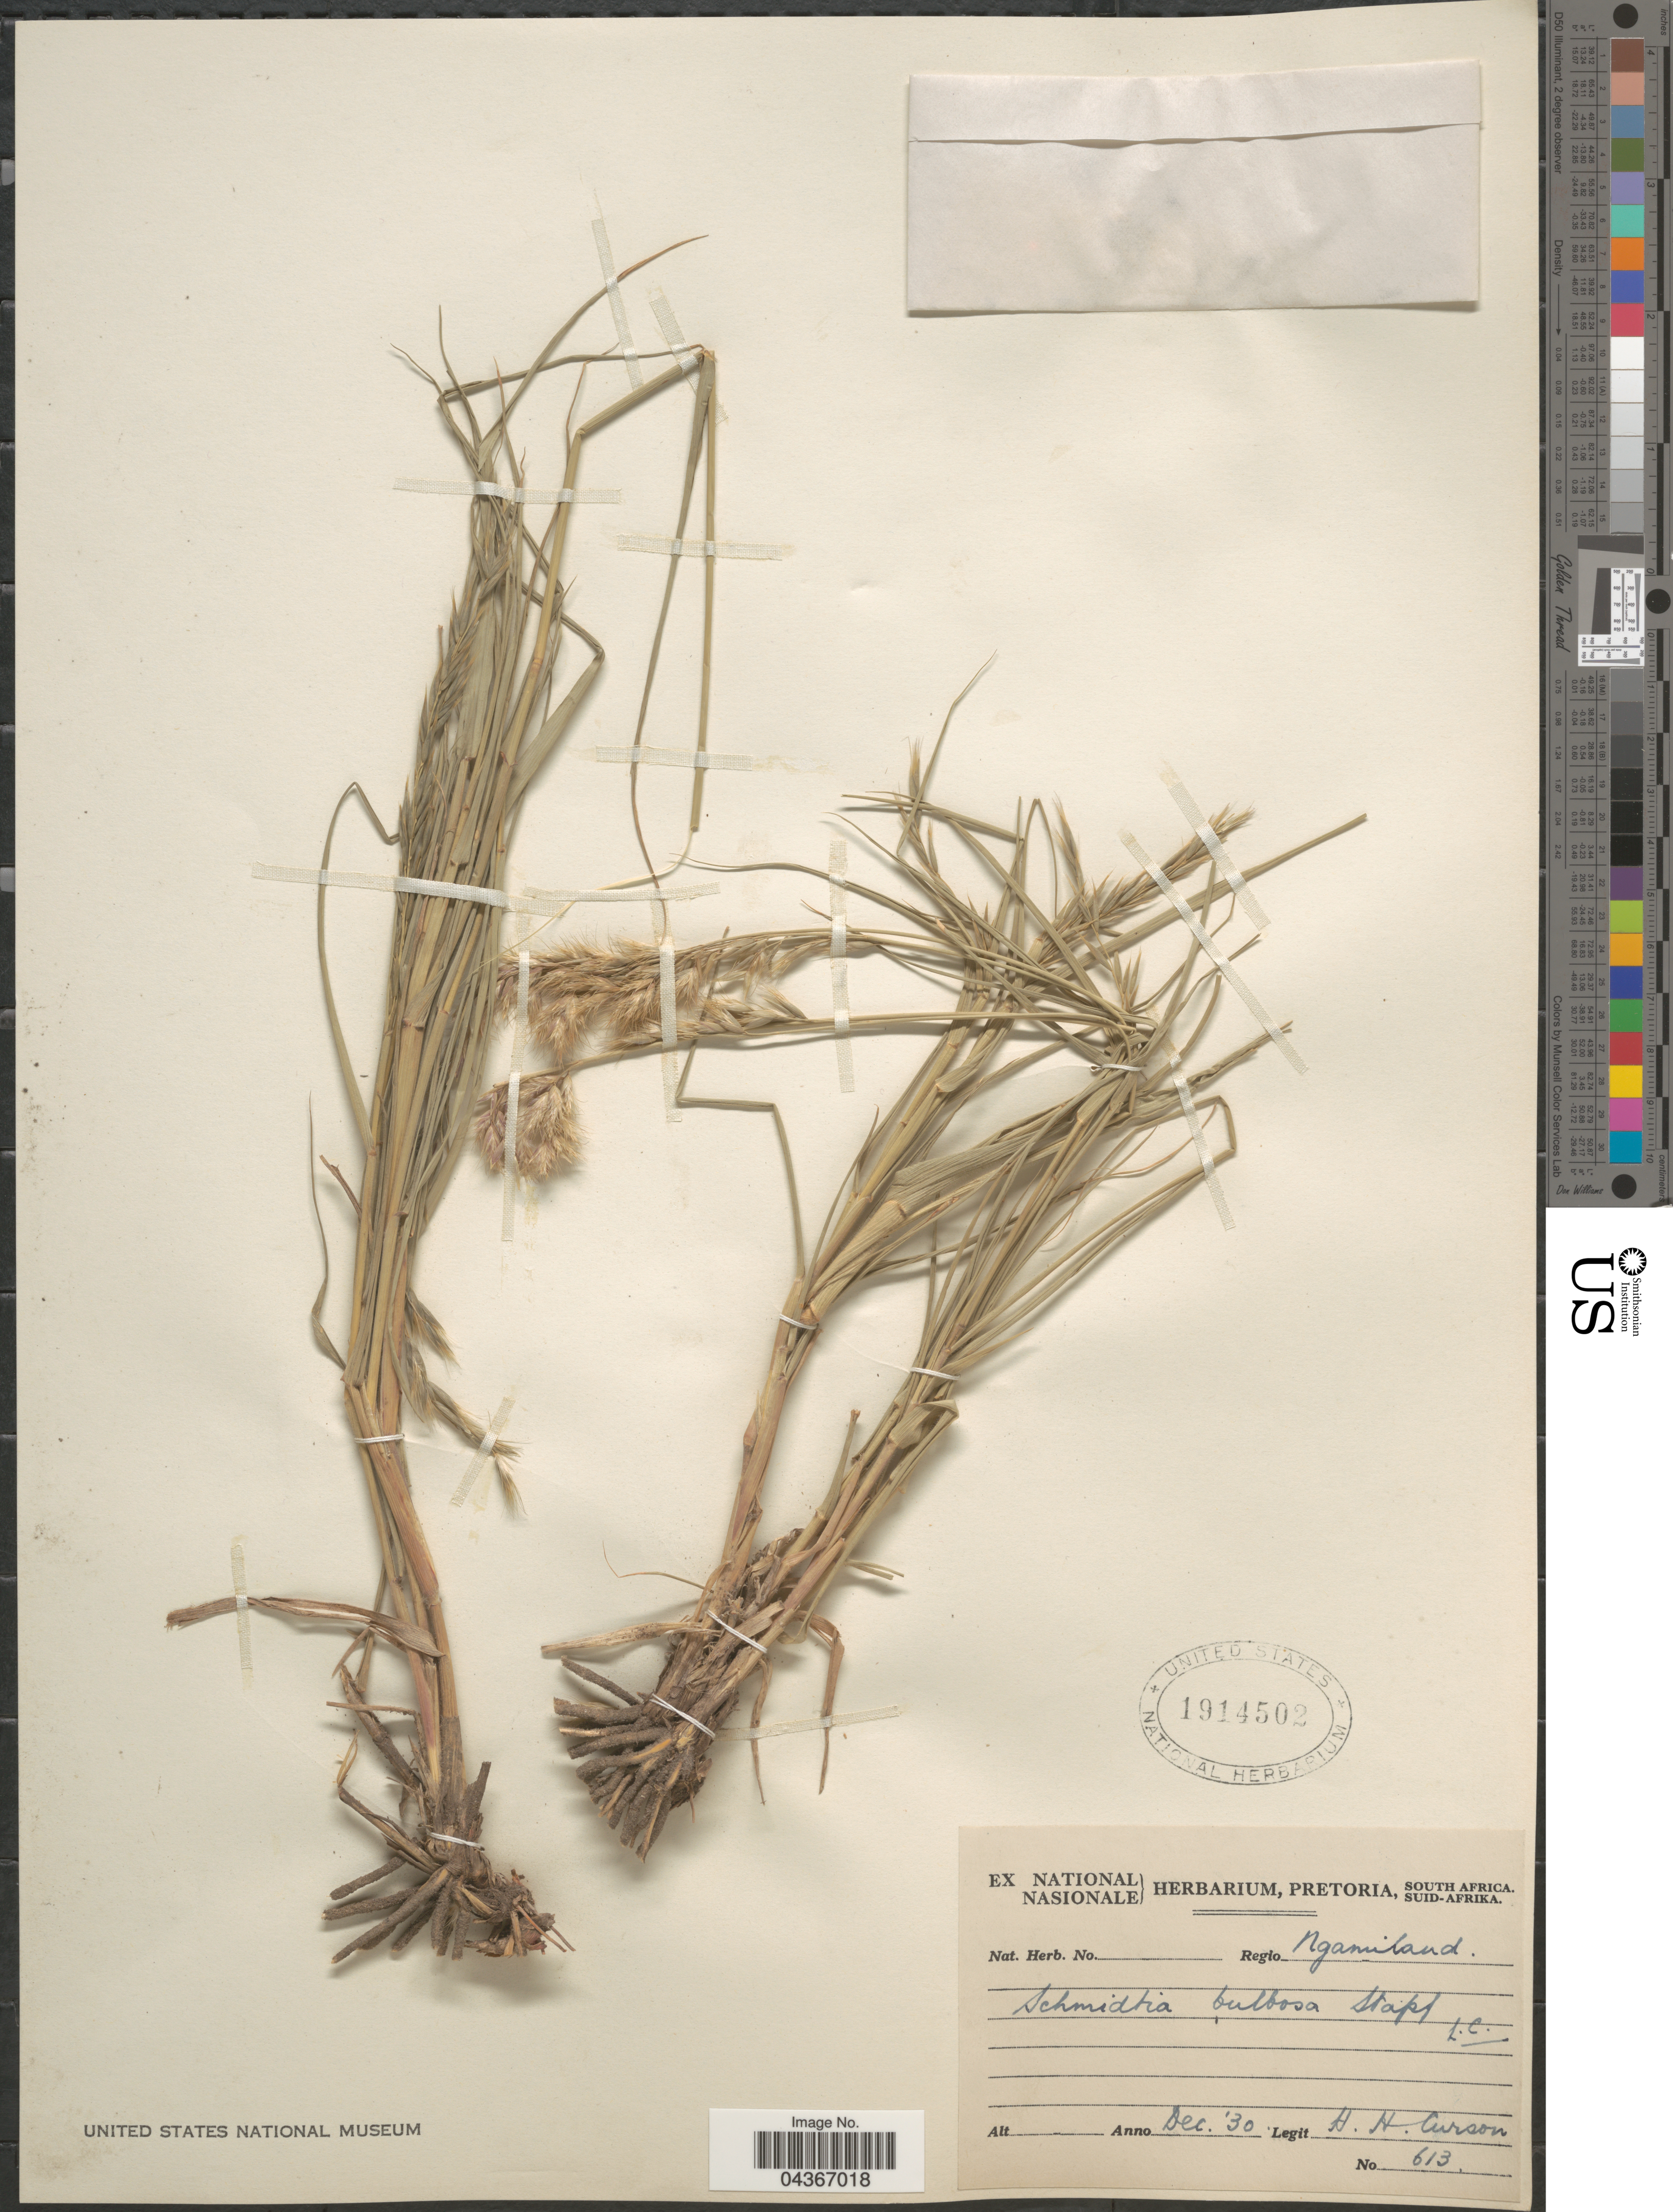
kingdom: Plantae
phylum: Tracheophyta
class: Liliopsida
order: Poales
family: Poaceae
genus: Schmidtia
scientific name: Schmidtia pappophoroides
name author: Steud. ex J.A. Schmidt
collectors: Curson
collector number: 613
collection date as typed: Transcribed d/m/y: /12/30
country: Botswana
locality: Regio Ngamiland.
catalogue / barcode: US 1914502